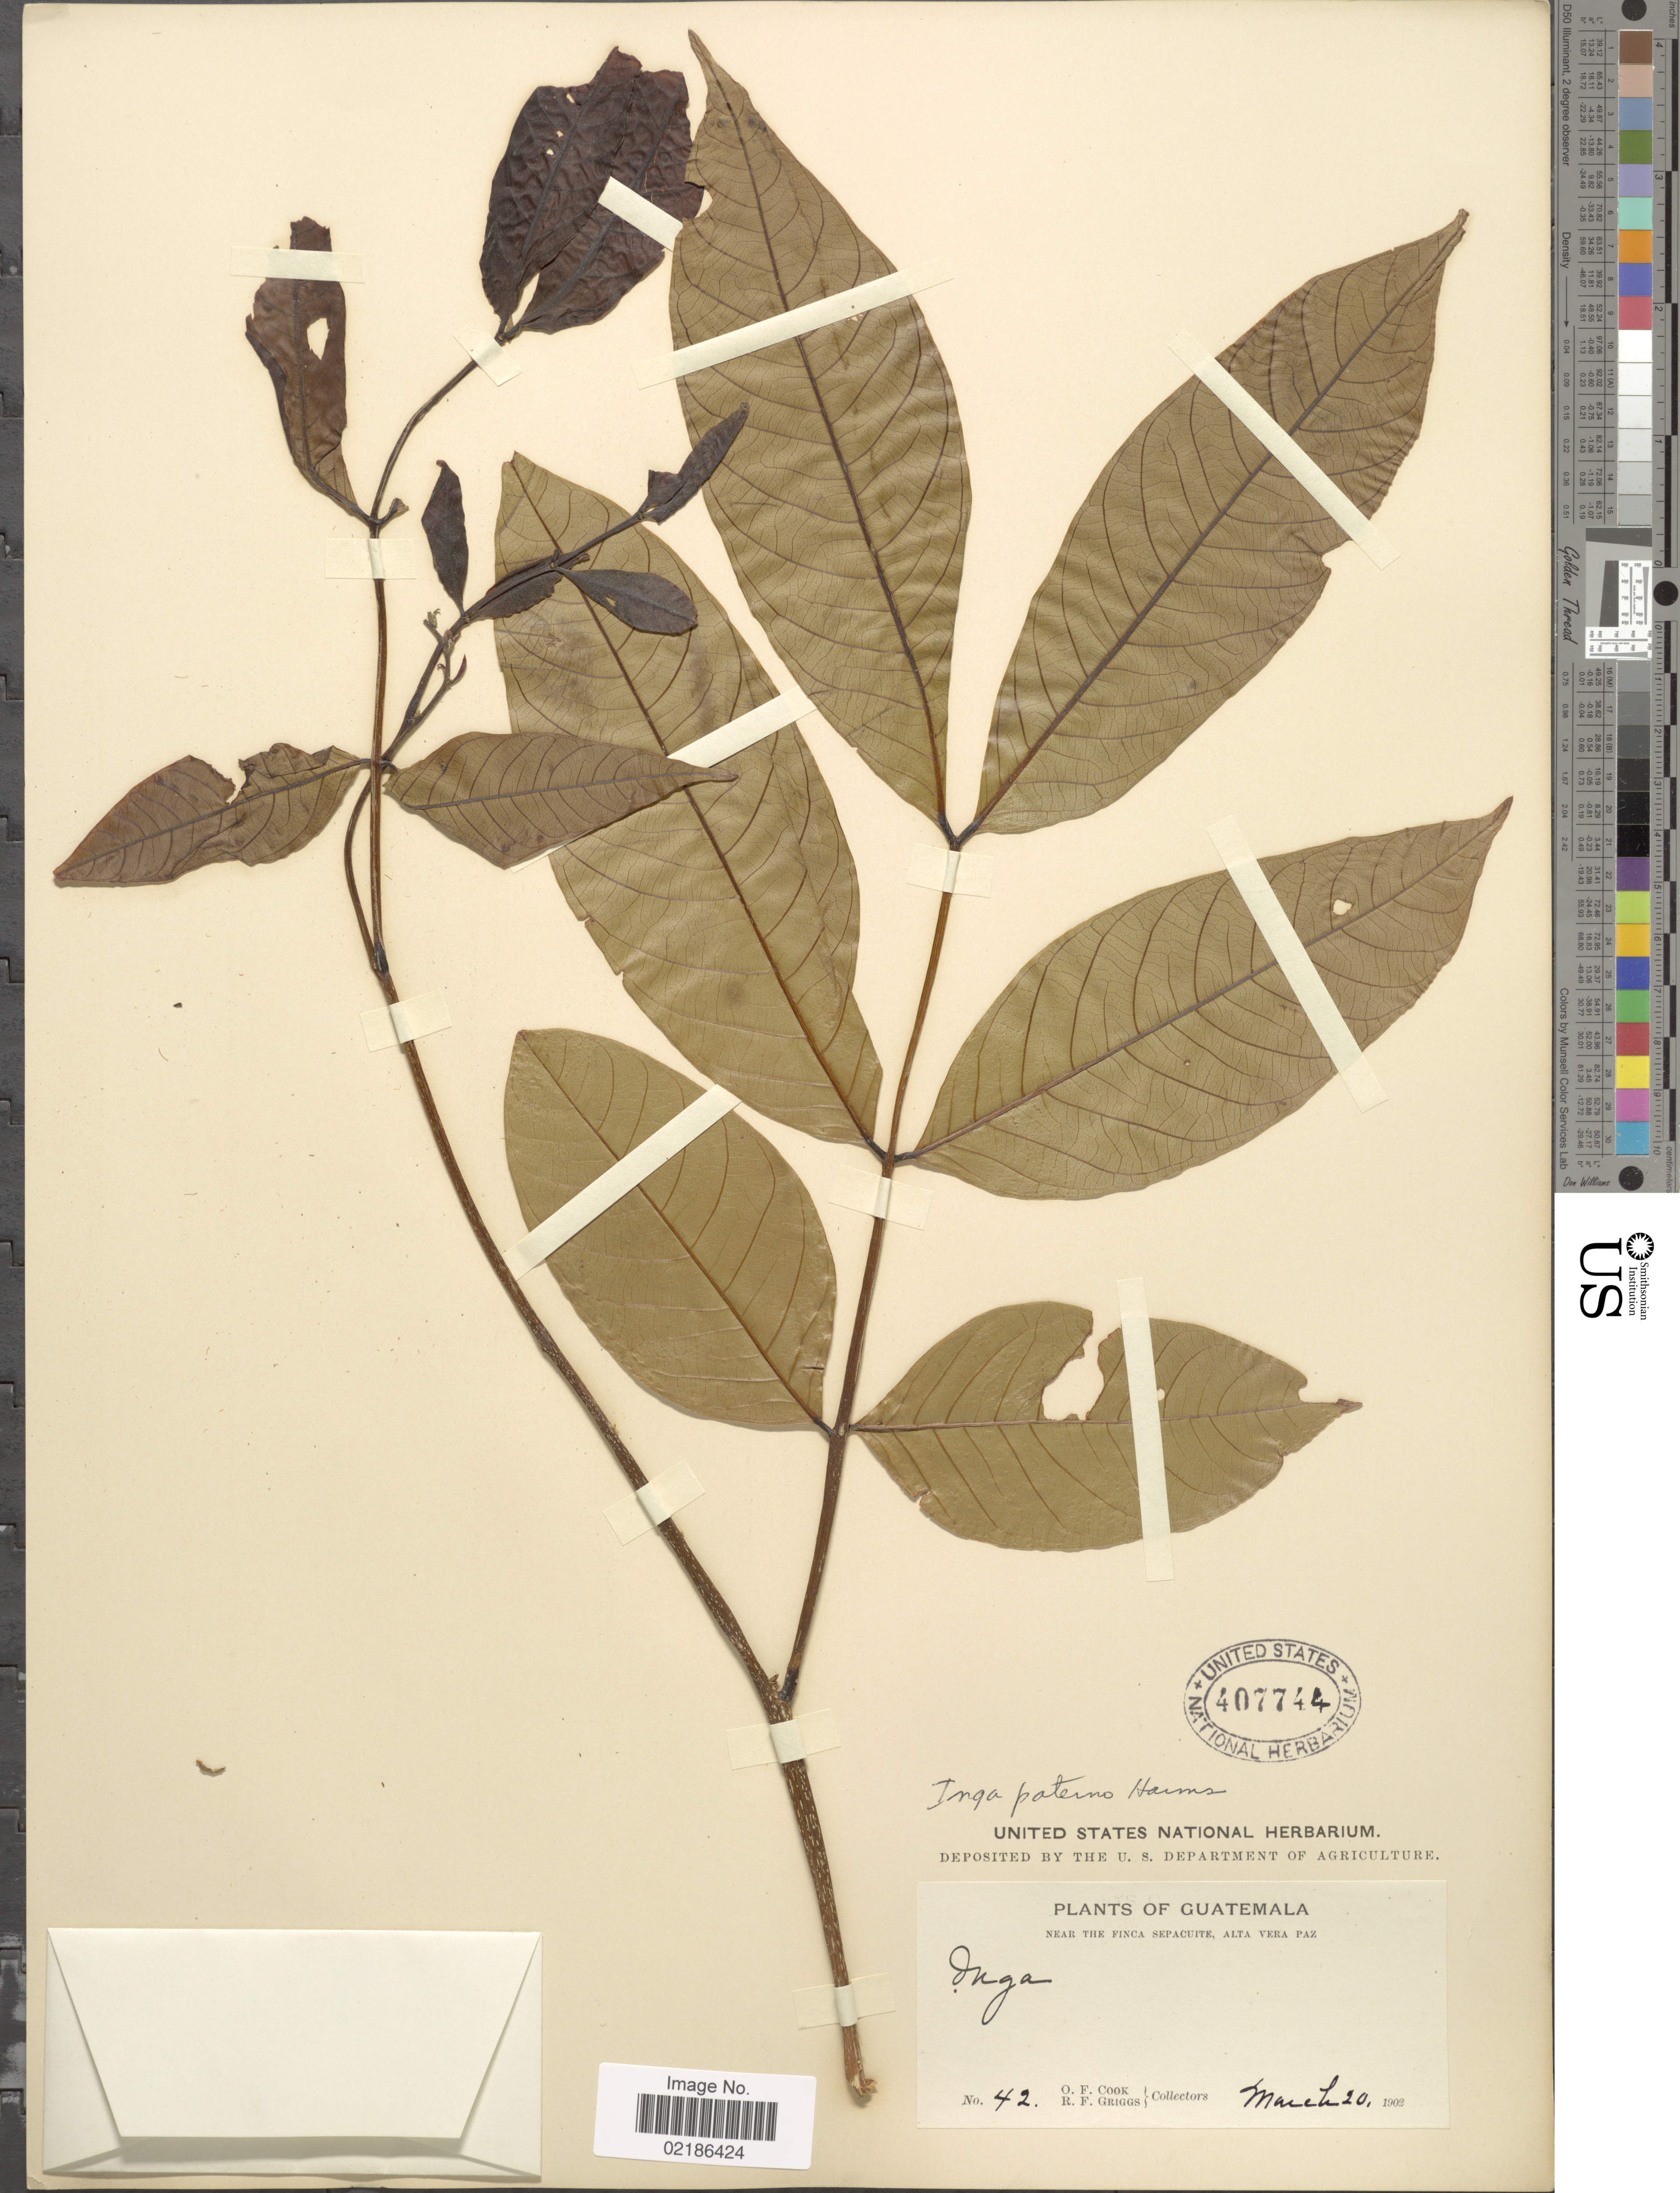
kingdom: Plantae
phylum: Tracheophyta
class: Magnoliopsida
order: Fabales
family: Fabaceae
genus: Inga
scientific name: Inga paterno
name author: Harms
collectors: O. F. Cook & R. F. Griggs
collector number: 42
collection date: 1902-03-20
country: Guatemala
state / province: Alta Verapaz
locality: Near the Finca Sepacuite, Alta Vera Paz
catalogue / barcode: US 407744